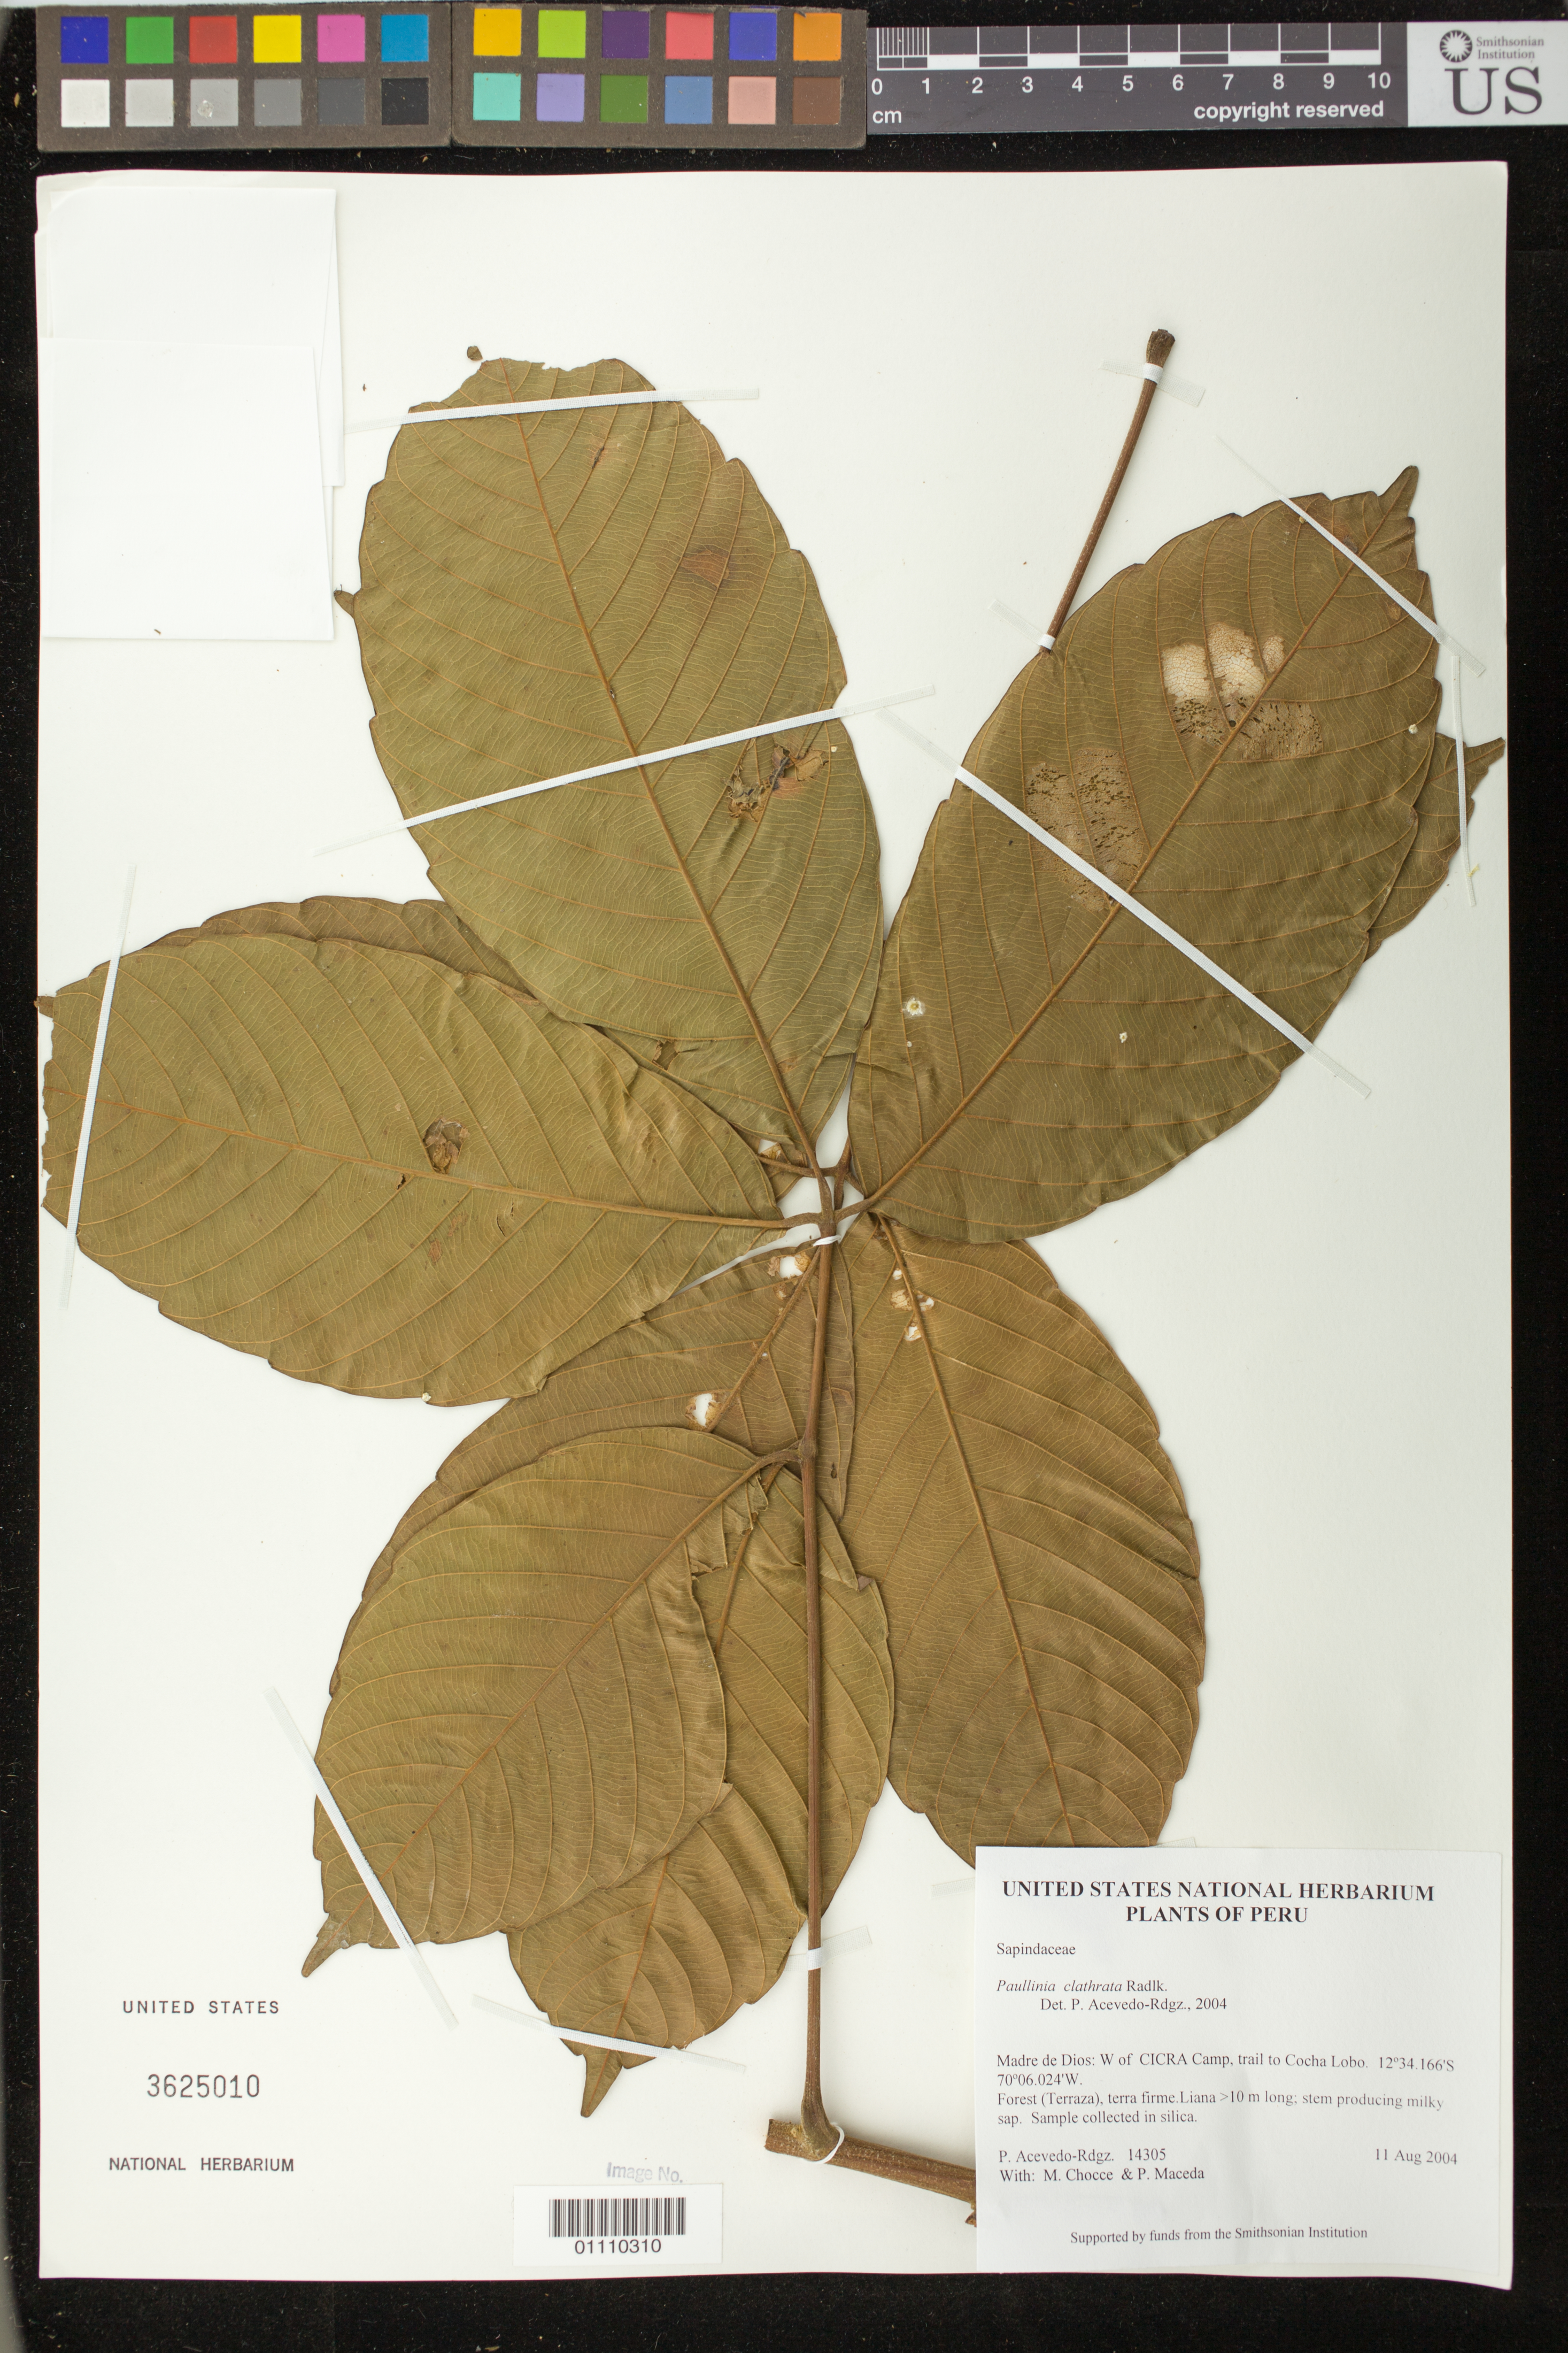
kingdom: Plantae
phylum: Tracheophyta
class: Magnoliopsida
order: Sapindales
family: Sapindaceae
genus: Paullinia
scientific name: Paullinia capreolata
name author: (Aubl.) Radlk.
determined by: Acevedo-Rodríguez, P.; Somner, G. V.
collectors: P. Acevedo-Rodr., M. Chocce & P. Maceda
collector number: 14305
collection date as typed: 11 Aug 2004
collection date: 2004-08-11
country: Peru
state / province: Madre de Dios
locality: Madre de Dios: W of CICRA Camp, trail to Cocha Lobo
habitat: Forest (Terraza), terra firme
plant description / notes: MO, US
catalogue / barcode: US 3625010